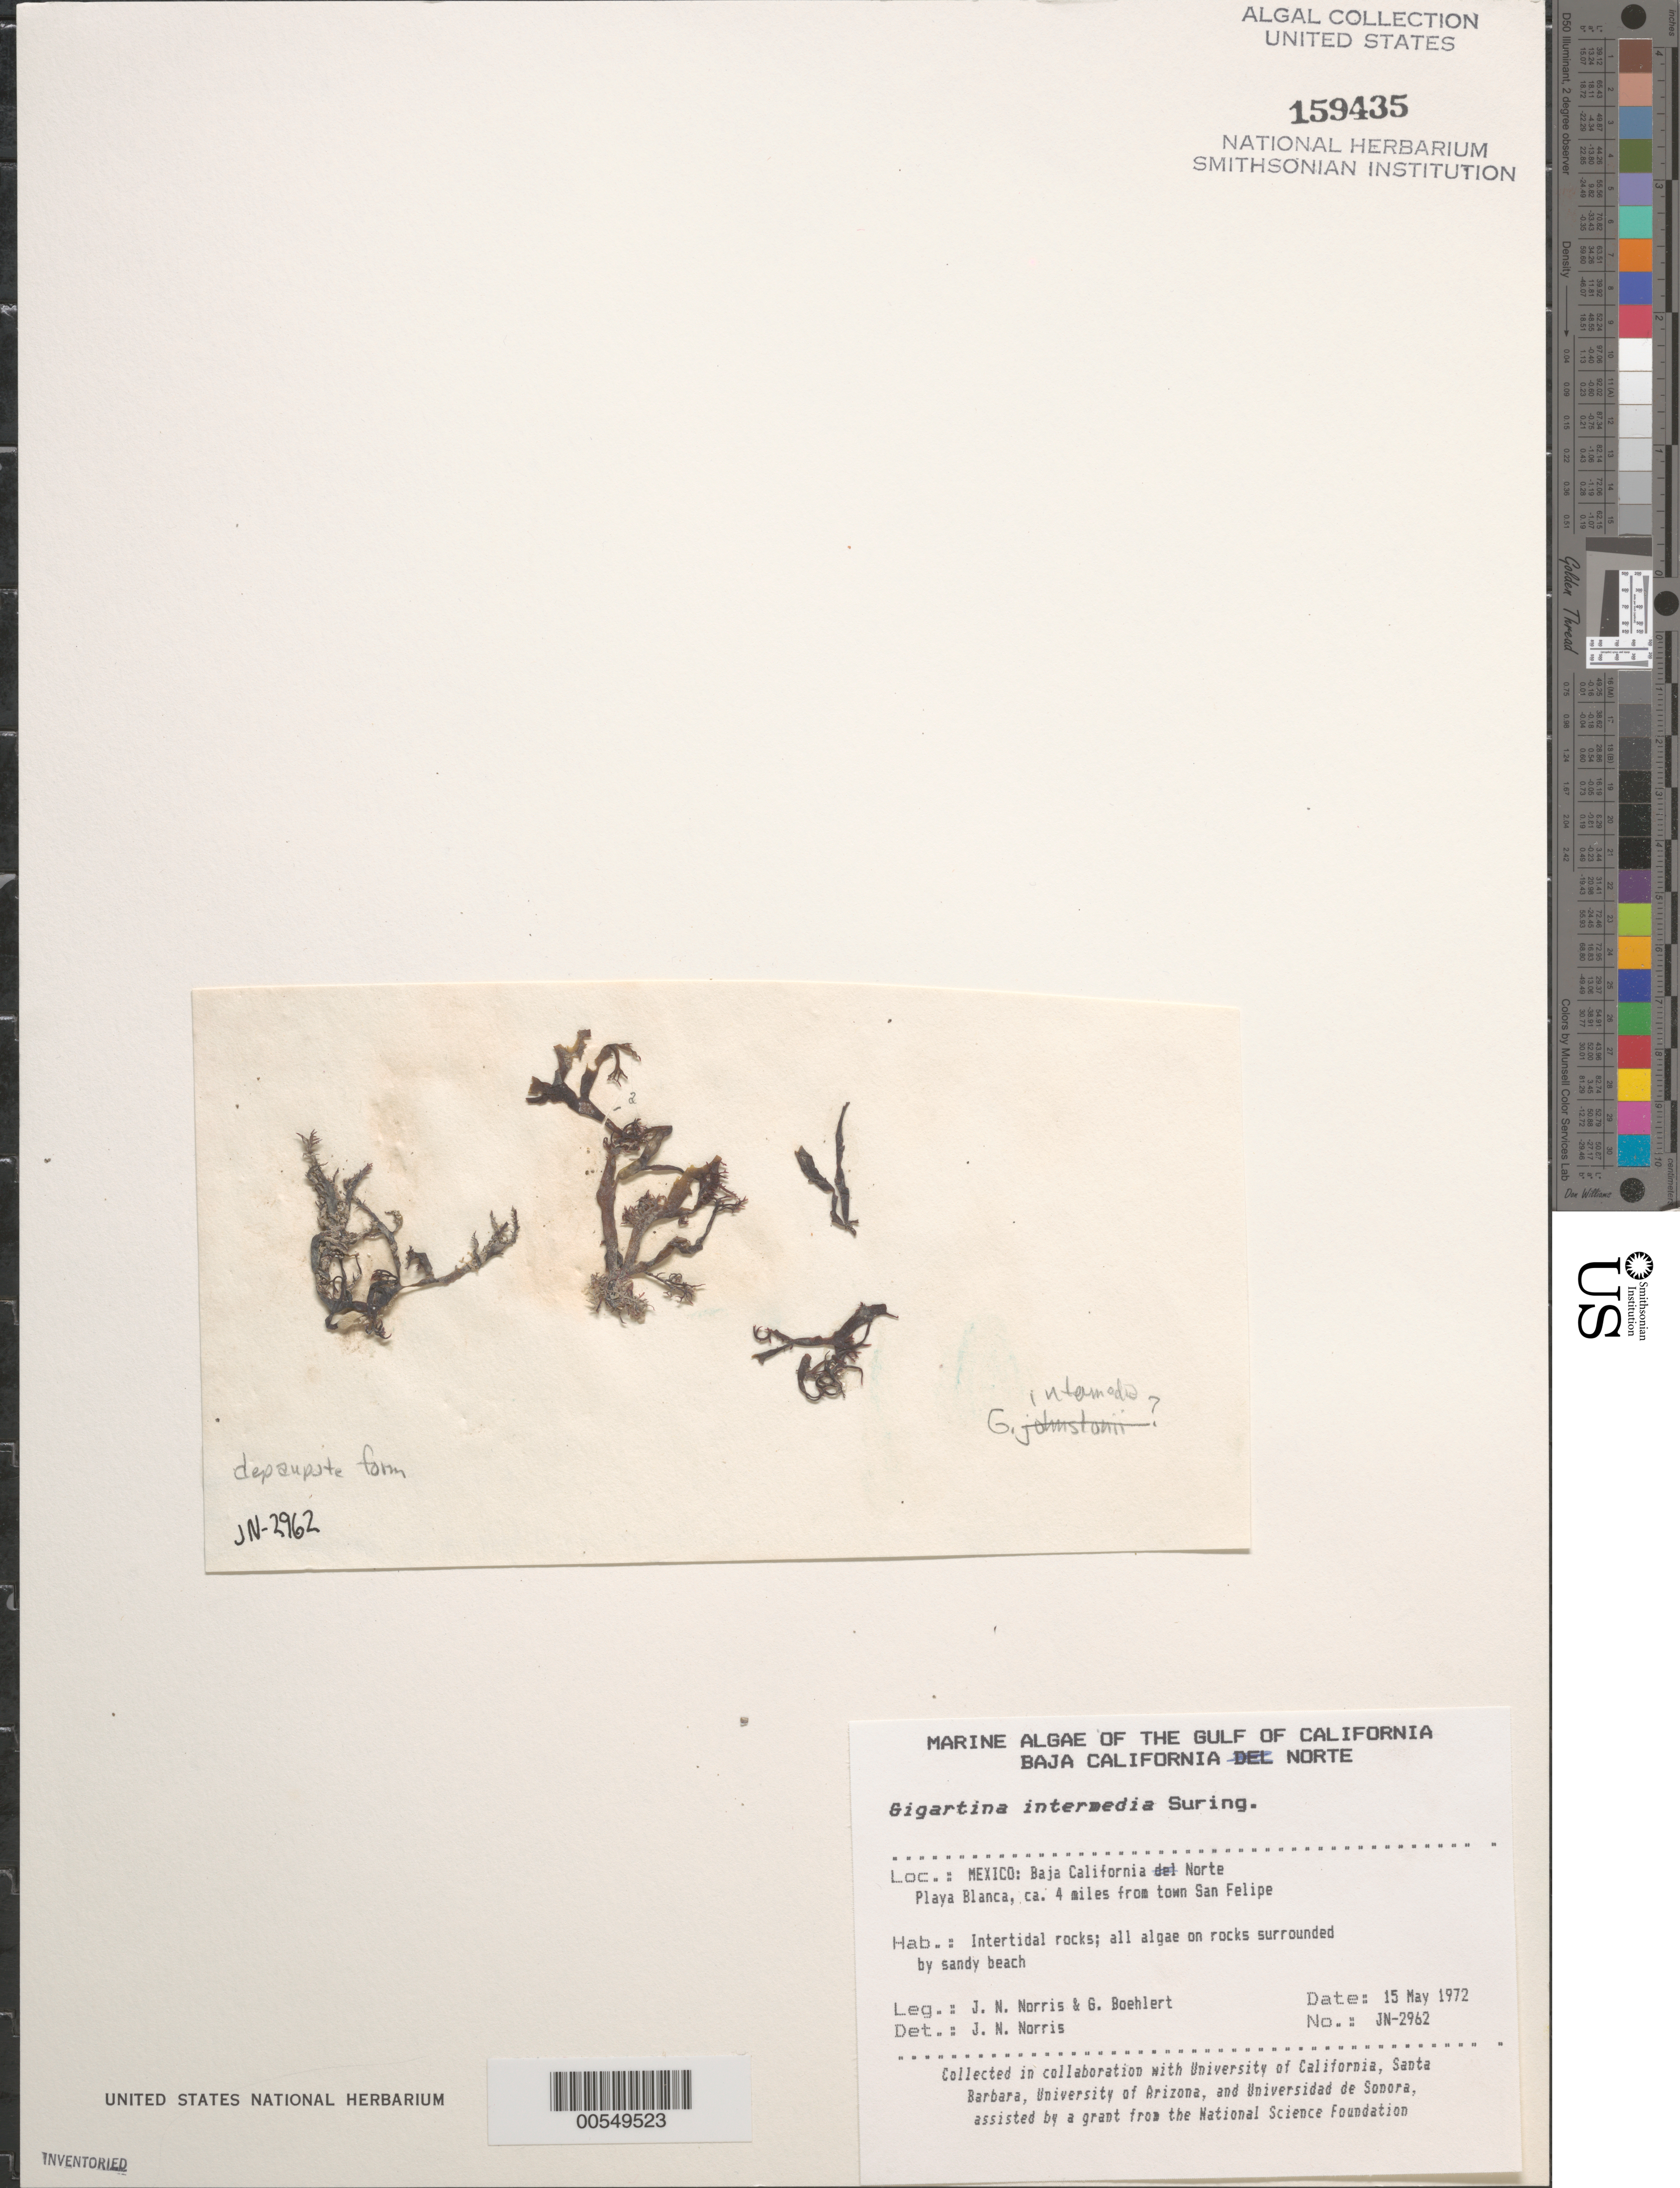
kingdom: Plantae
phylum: Rhodophyta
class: Florideophyceae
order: Gigartinales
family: Gigartinaceae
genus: Chondracanthus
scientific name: Chondracanthus intermedius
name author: (Suringar) Hommersand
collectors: J. N. Norris & G. Boehlert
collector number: JN-2962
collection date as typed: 15 May 1972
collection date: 1972-05-15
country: Mexico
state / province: Baja California Norte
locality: Playa Blanca, ca. 4 miles from San Felipe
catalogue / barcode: US 159435